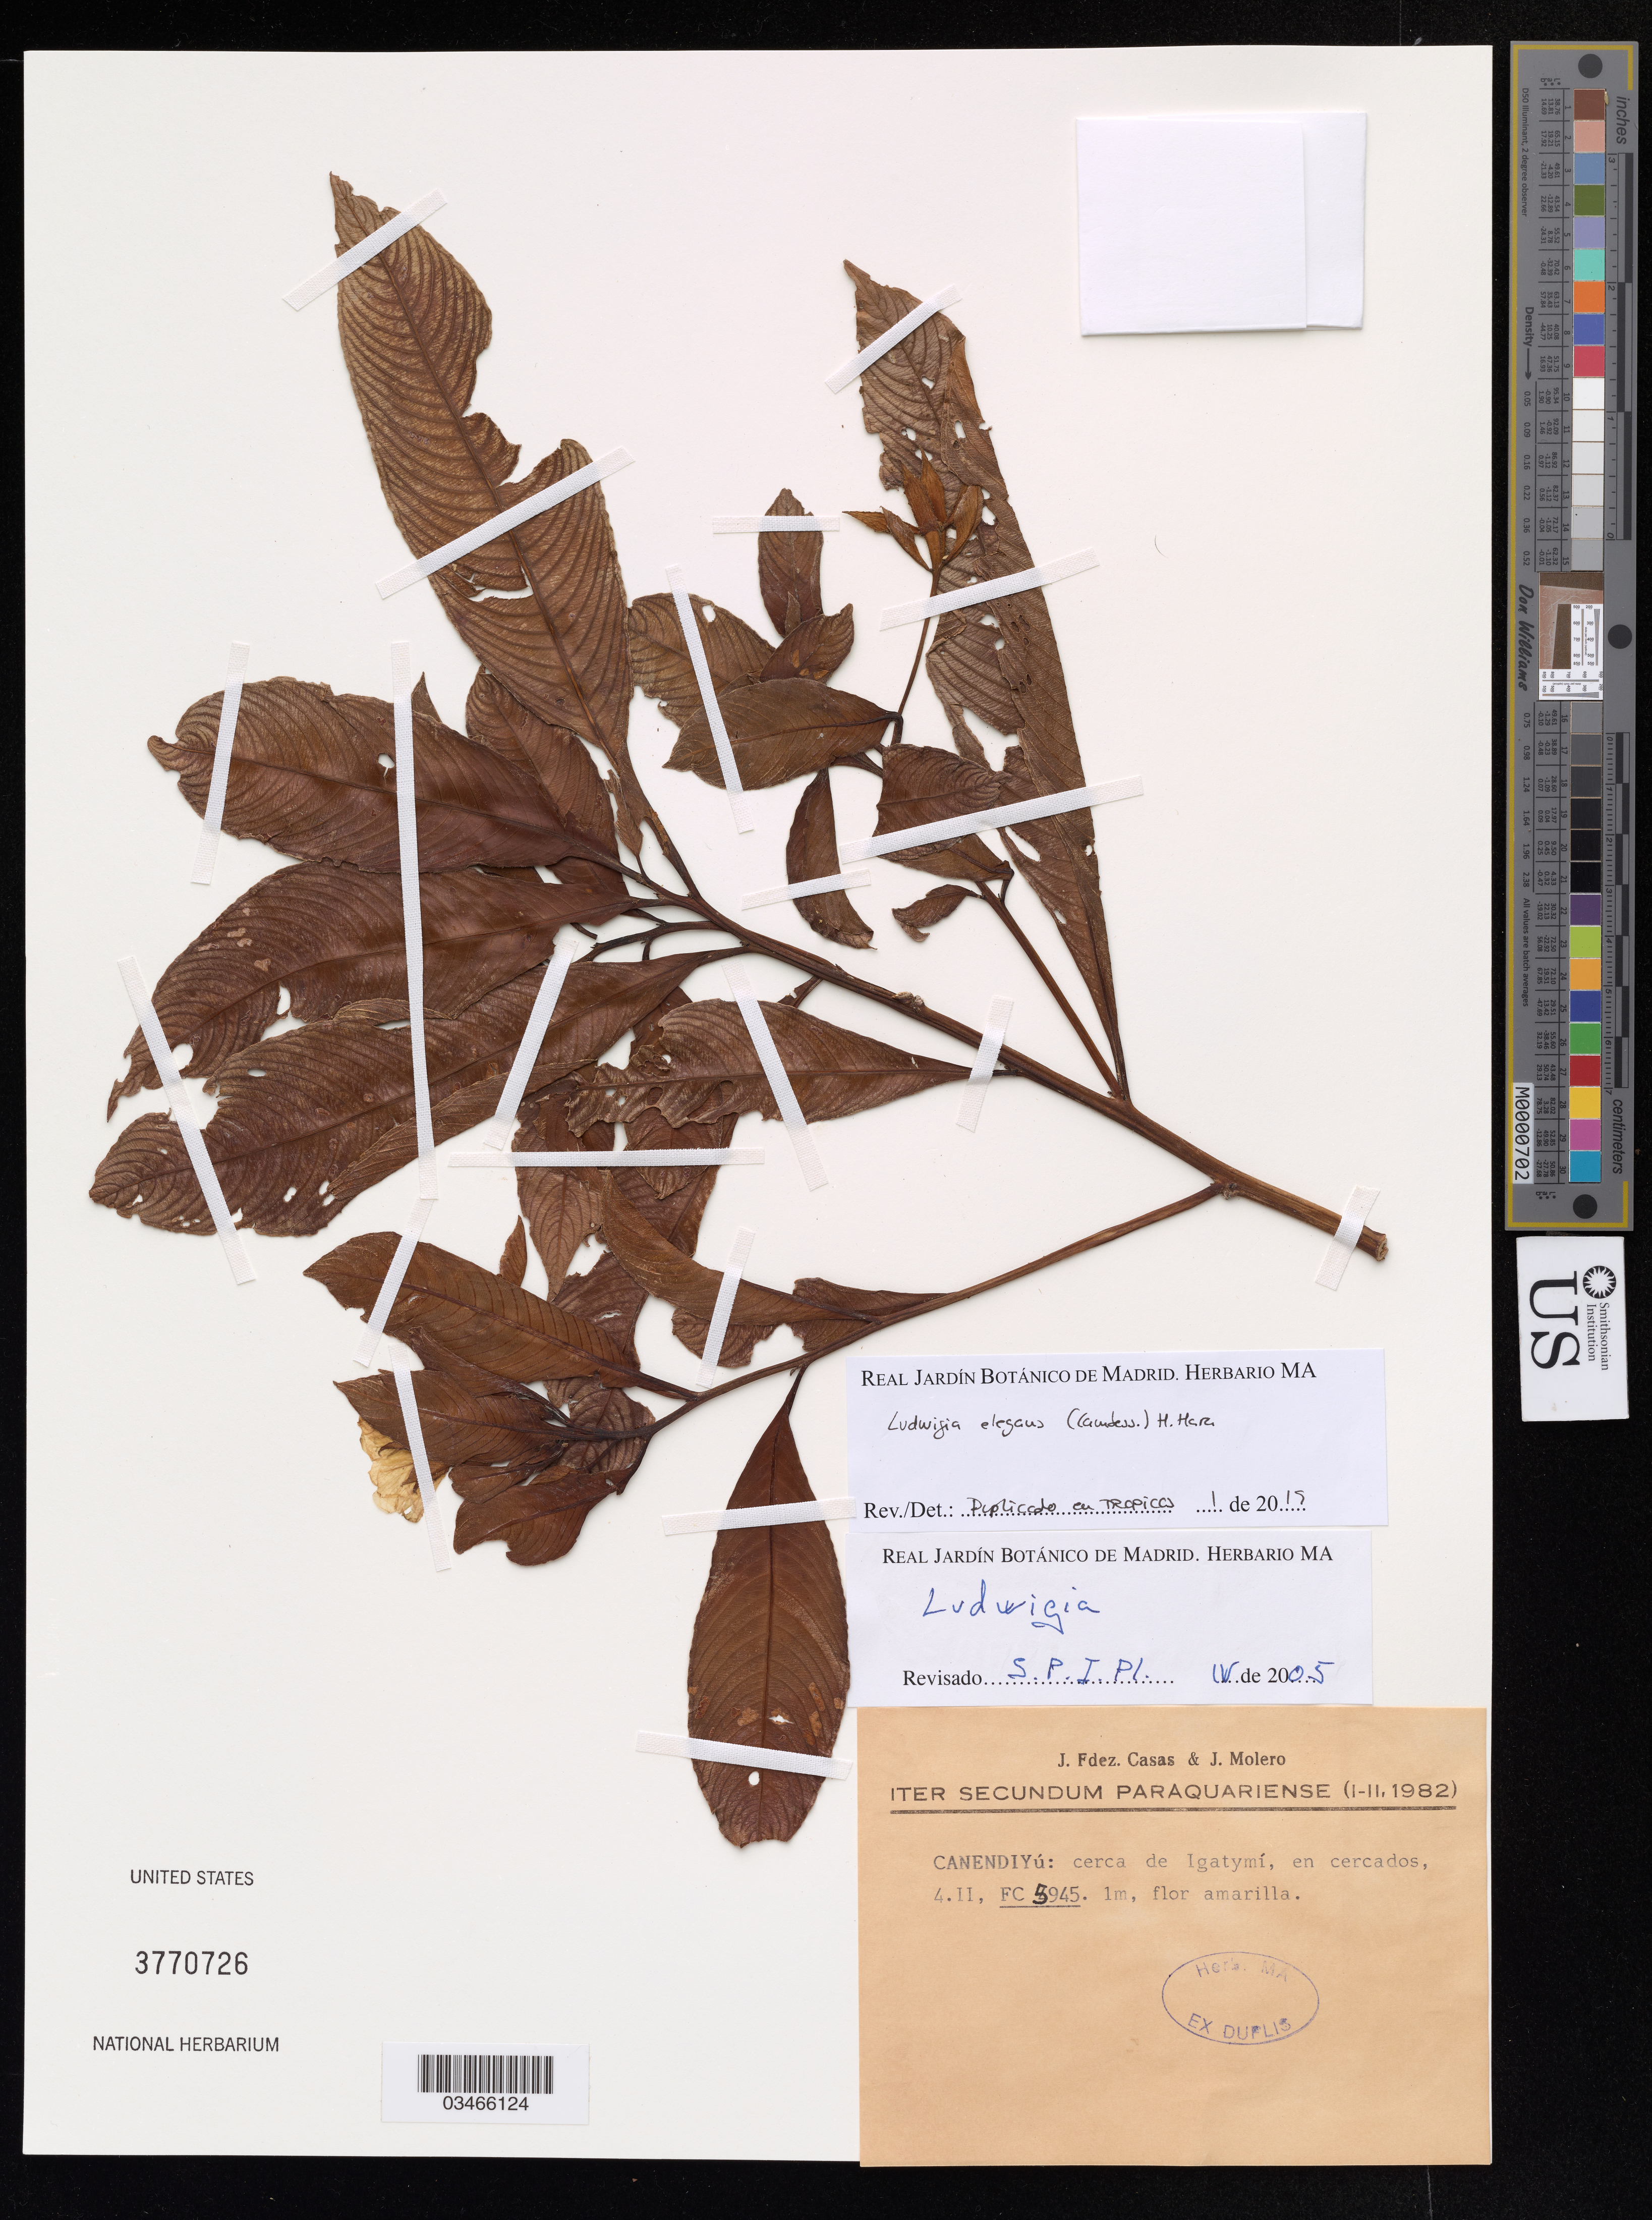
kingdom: Plantae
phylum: Tracheophyta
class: Magnoliopsida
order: Myrtales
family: Onagraceae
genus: Ludwigia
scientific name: Ludwigia elegans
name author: (Cambess.) H. Hara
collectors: J. Fdez. Casas & J. Molero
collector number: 5945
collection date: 1982-02-01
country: Paraguay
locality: Canendiyú: cerca de Igatymi, en cercados, 4.II, 1m, flor amarilla.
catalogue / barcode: US 3770726